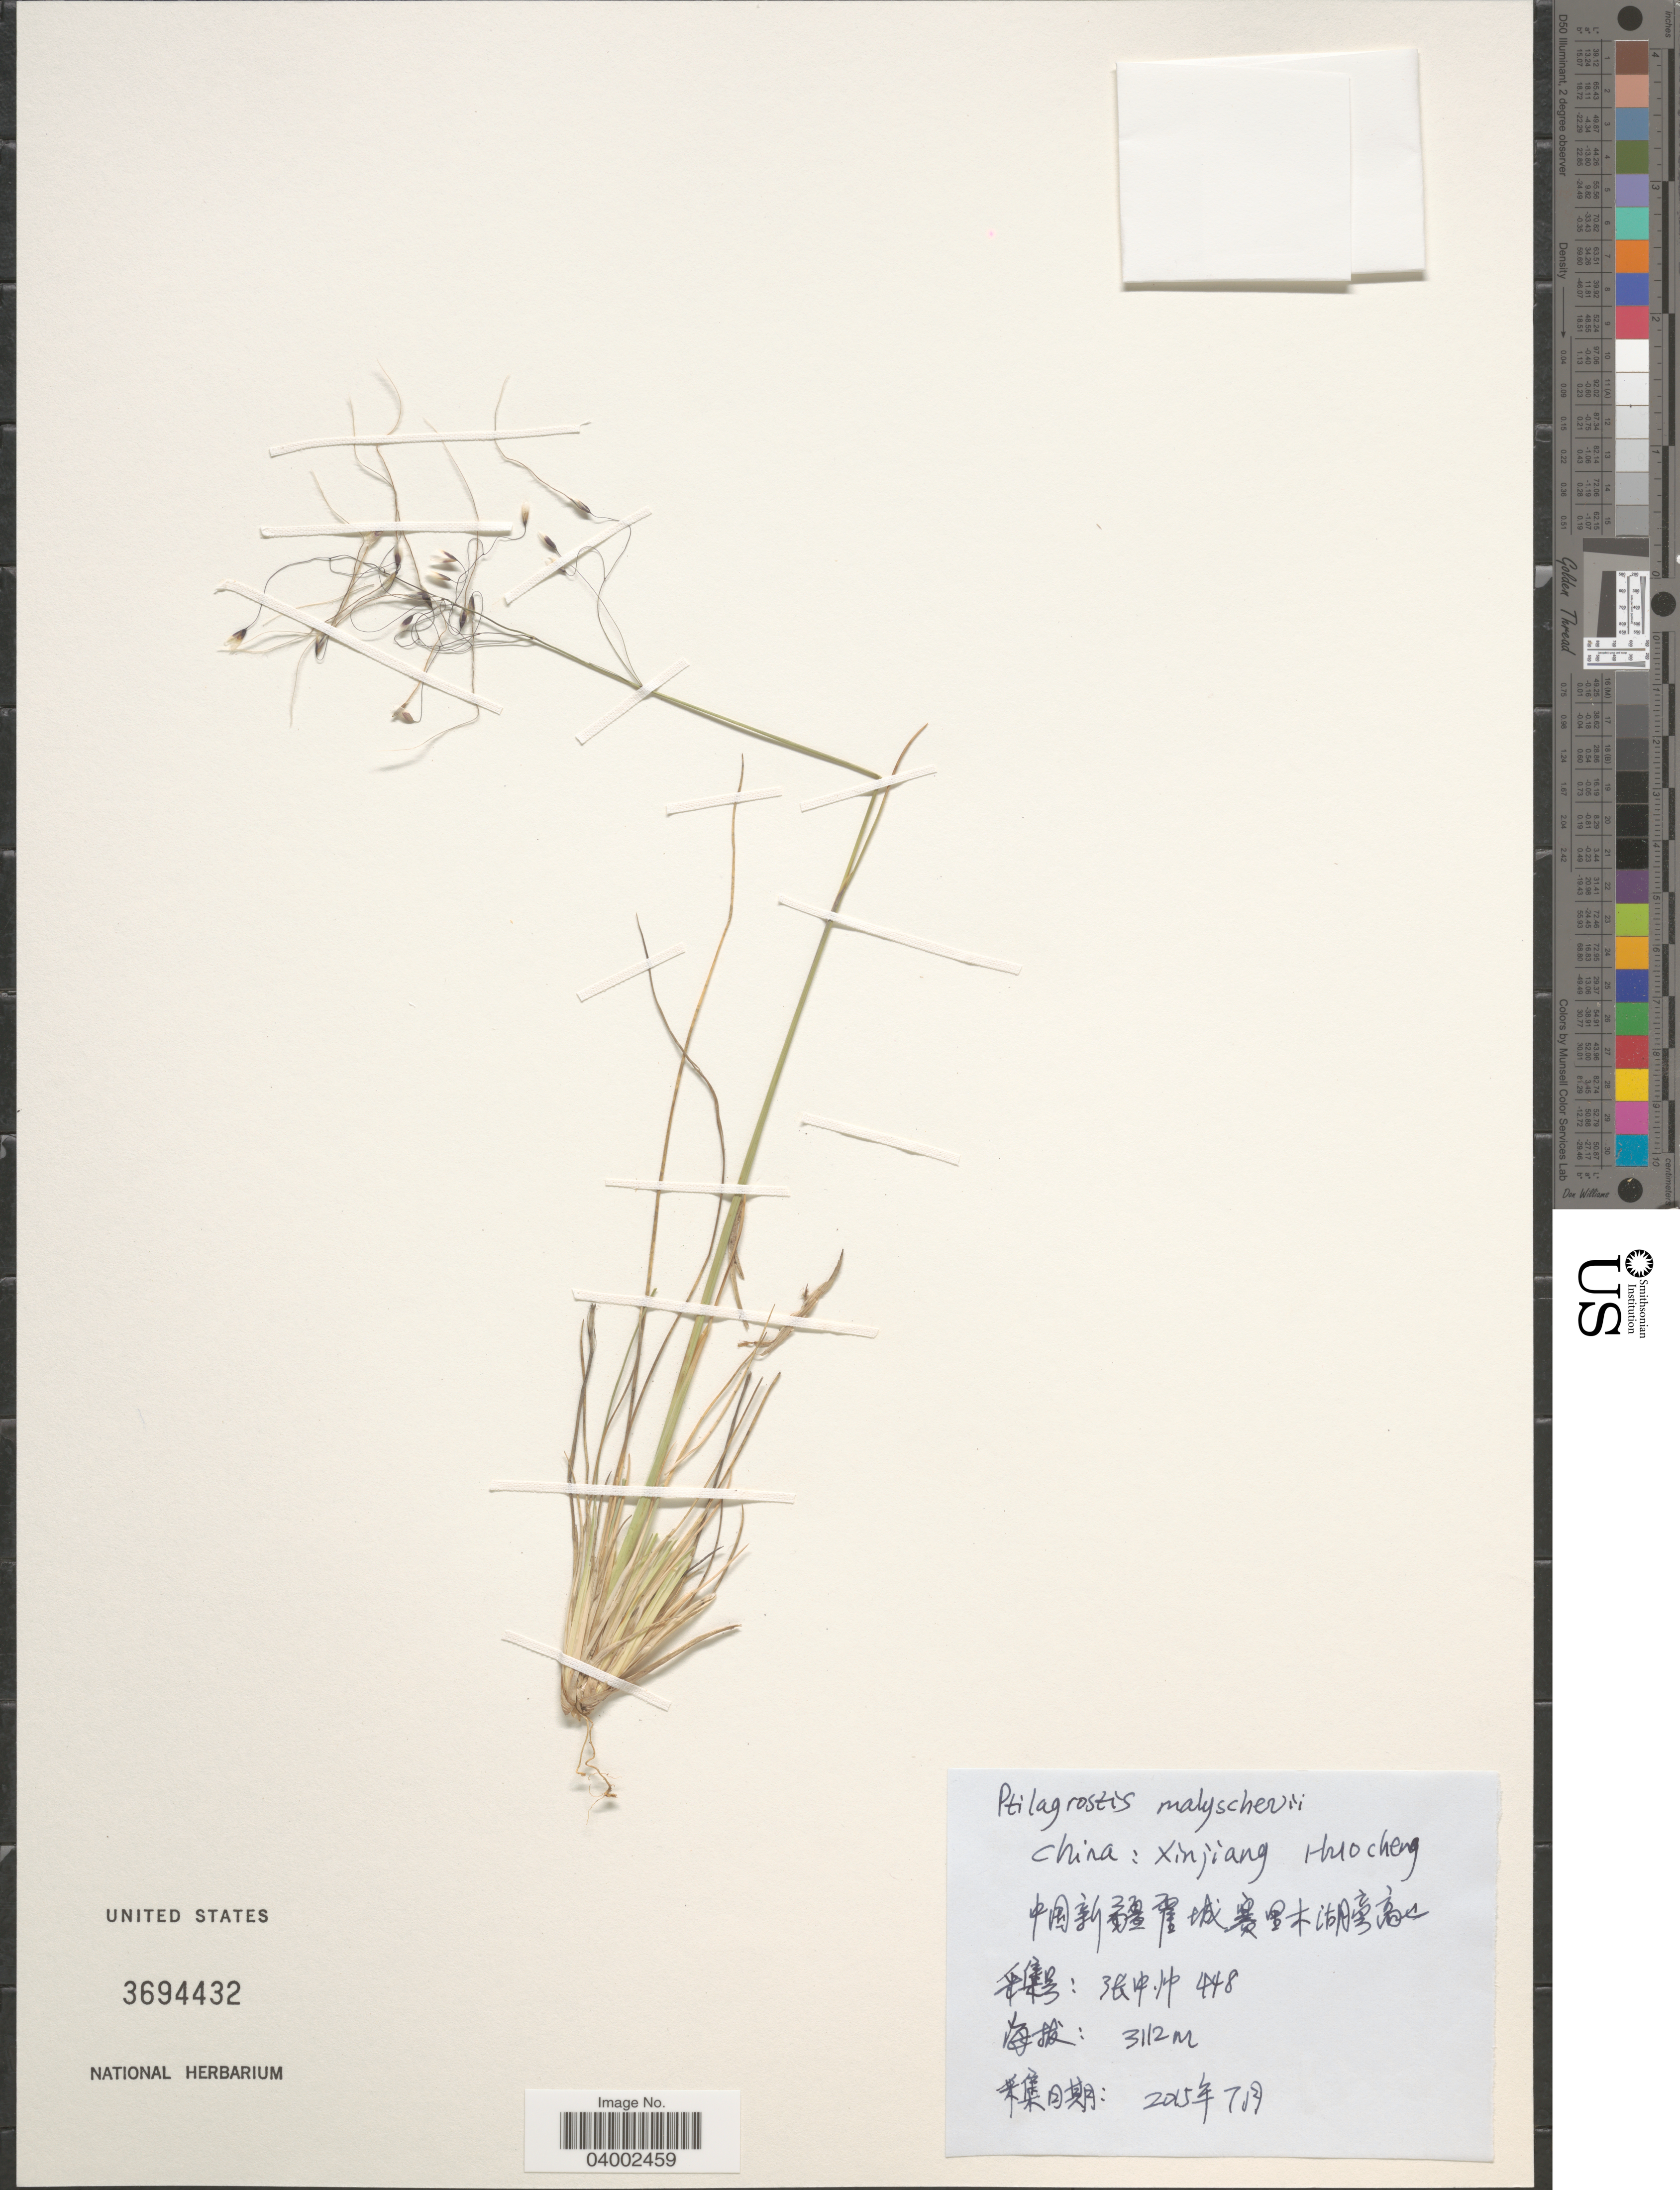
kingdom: Plantae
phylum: Tracheophyta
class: Liliopsida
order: Poales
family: Poaceae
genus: Ptilagrostis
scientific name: Ptilagrostis malyschevii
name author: Tzvelev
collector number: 448?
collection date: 2015-09-07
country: China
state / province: Xinjiang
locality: Xinjiang Huocheng. X.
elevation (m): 3112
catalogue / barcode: US 3694432